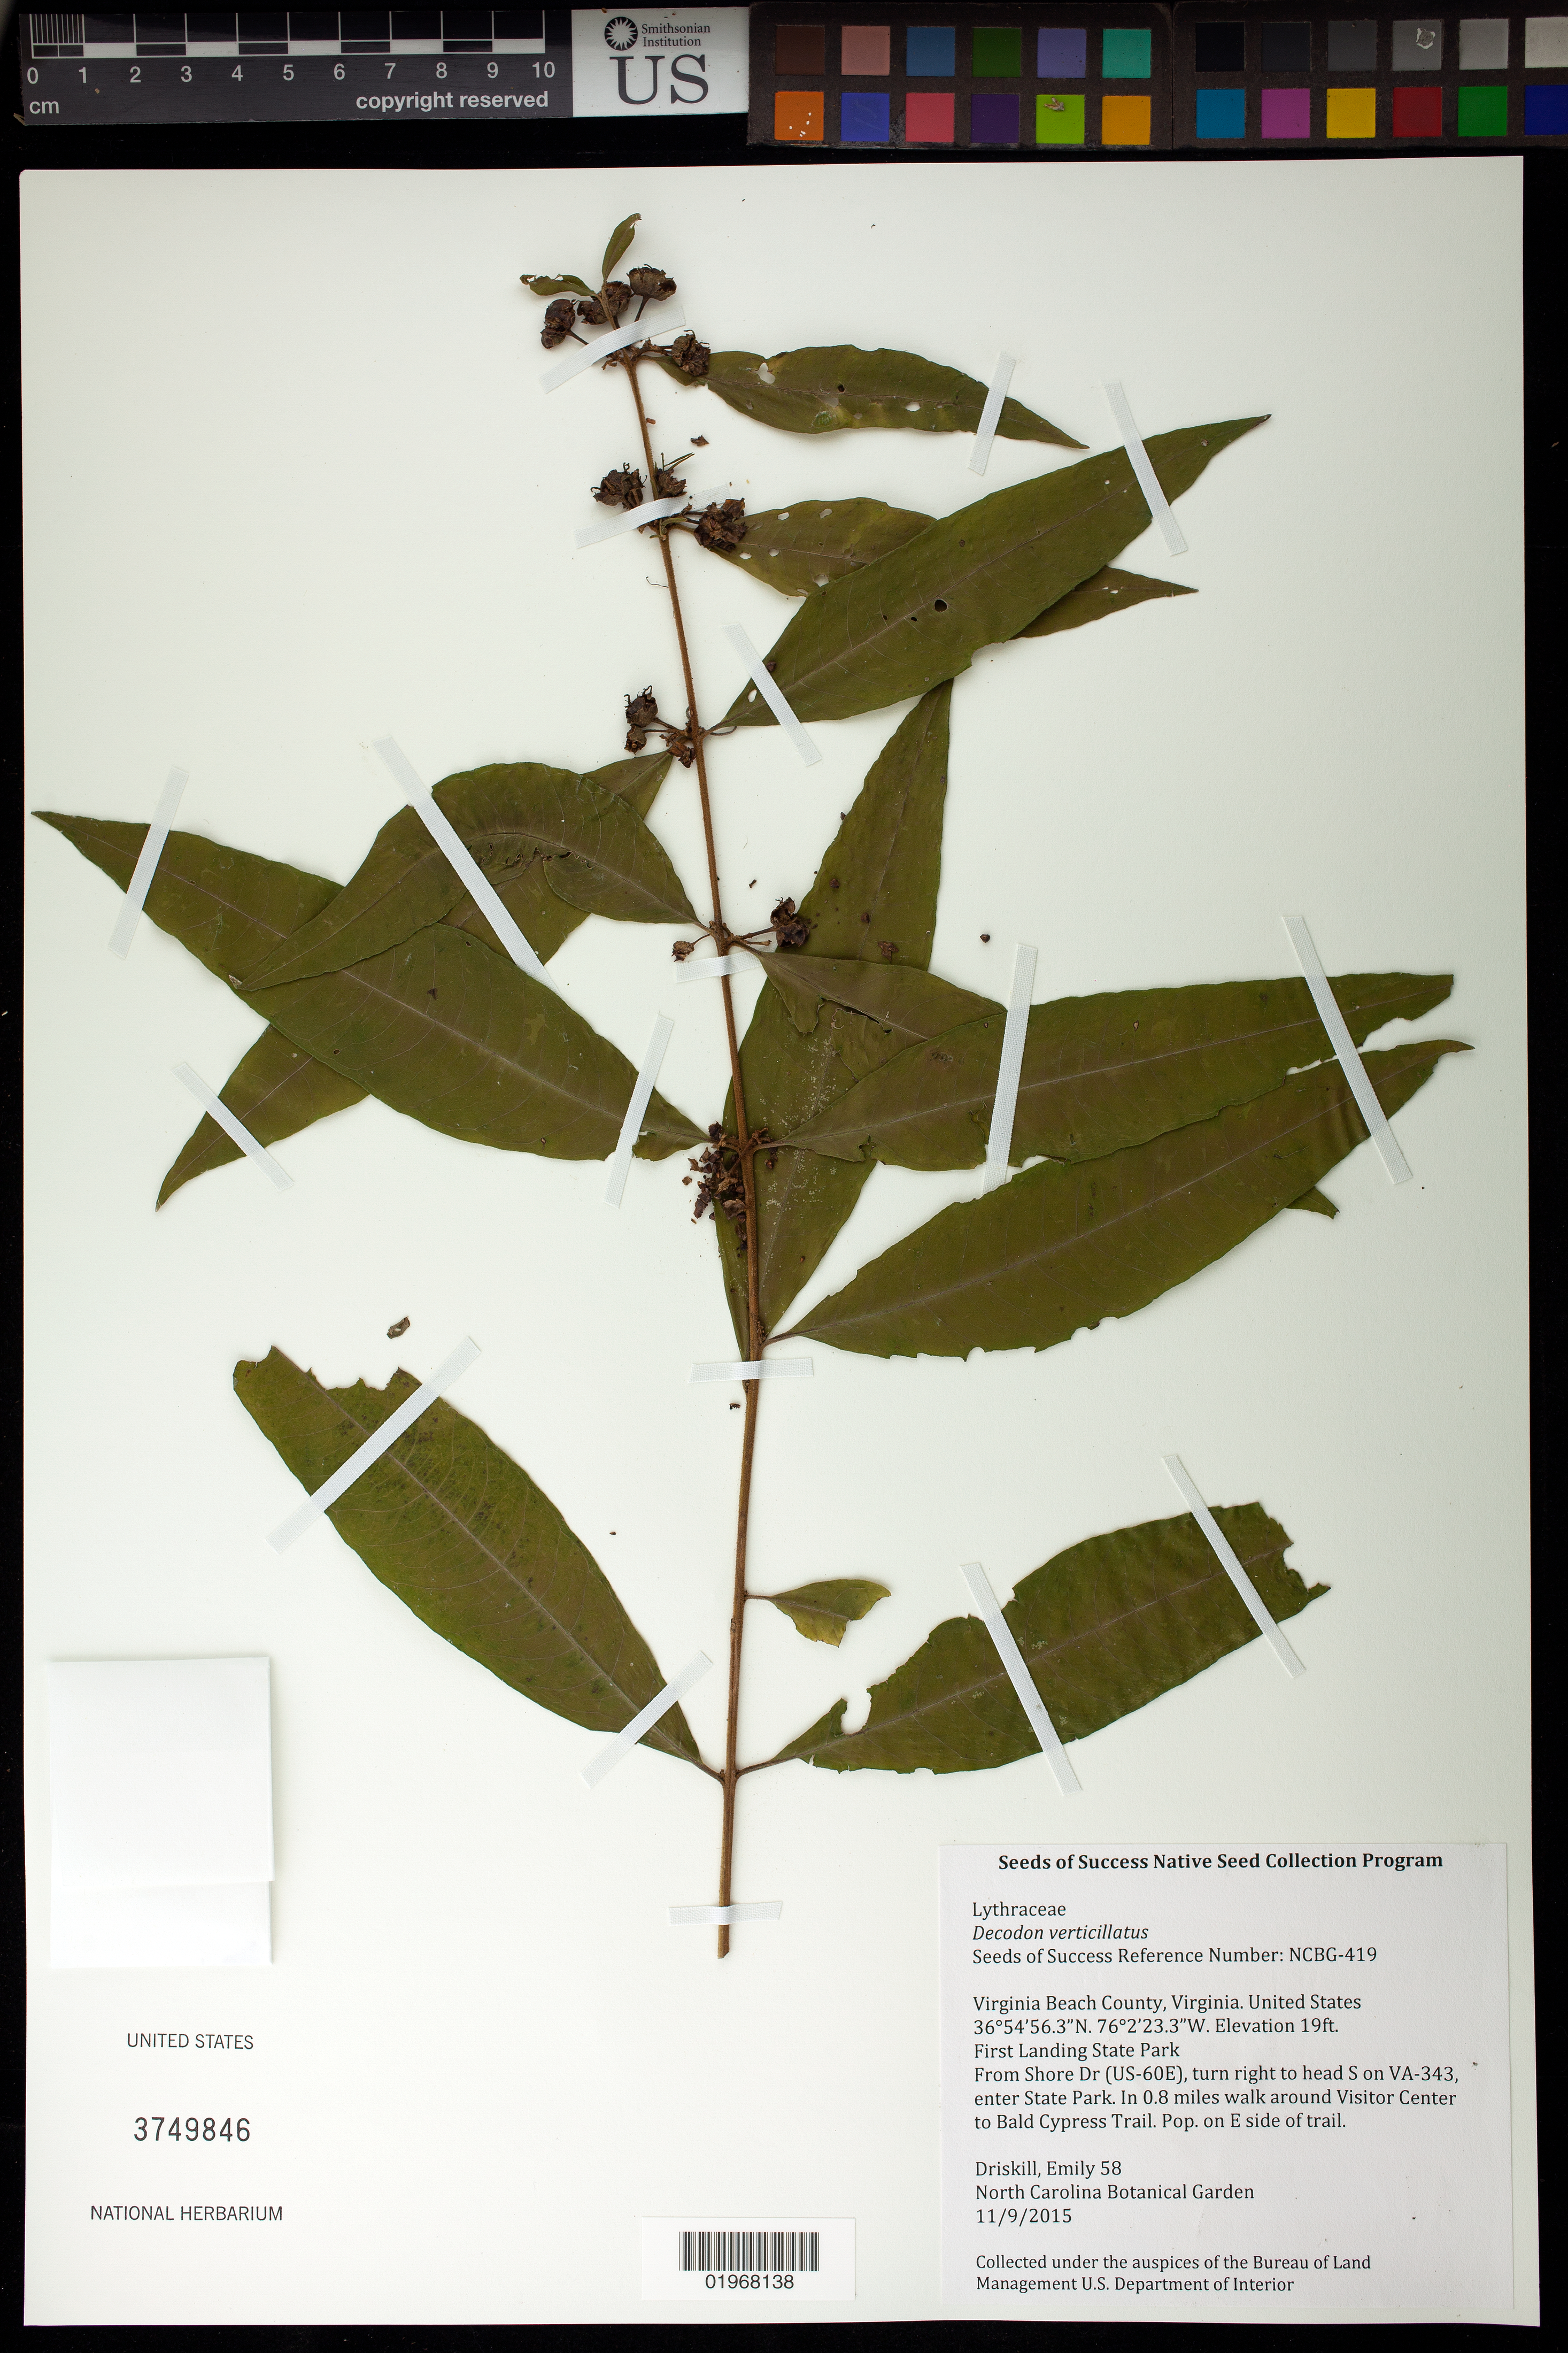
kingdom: Plantae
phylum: Tracheophyta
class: Magnoliopsida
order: Myrtales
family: Lythraceae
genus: Decodon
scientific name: Decodon verticillatus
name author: (L.) Elliott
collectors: E. Driskill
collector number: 58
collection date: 2015-11-09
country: United States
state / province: Virginia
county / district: City of Virginia Beach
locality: First Landing State Park, E side of Bald Cypress Trail.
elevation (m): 6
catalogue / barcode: US 3749846